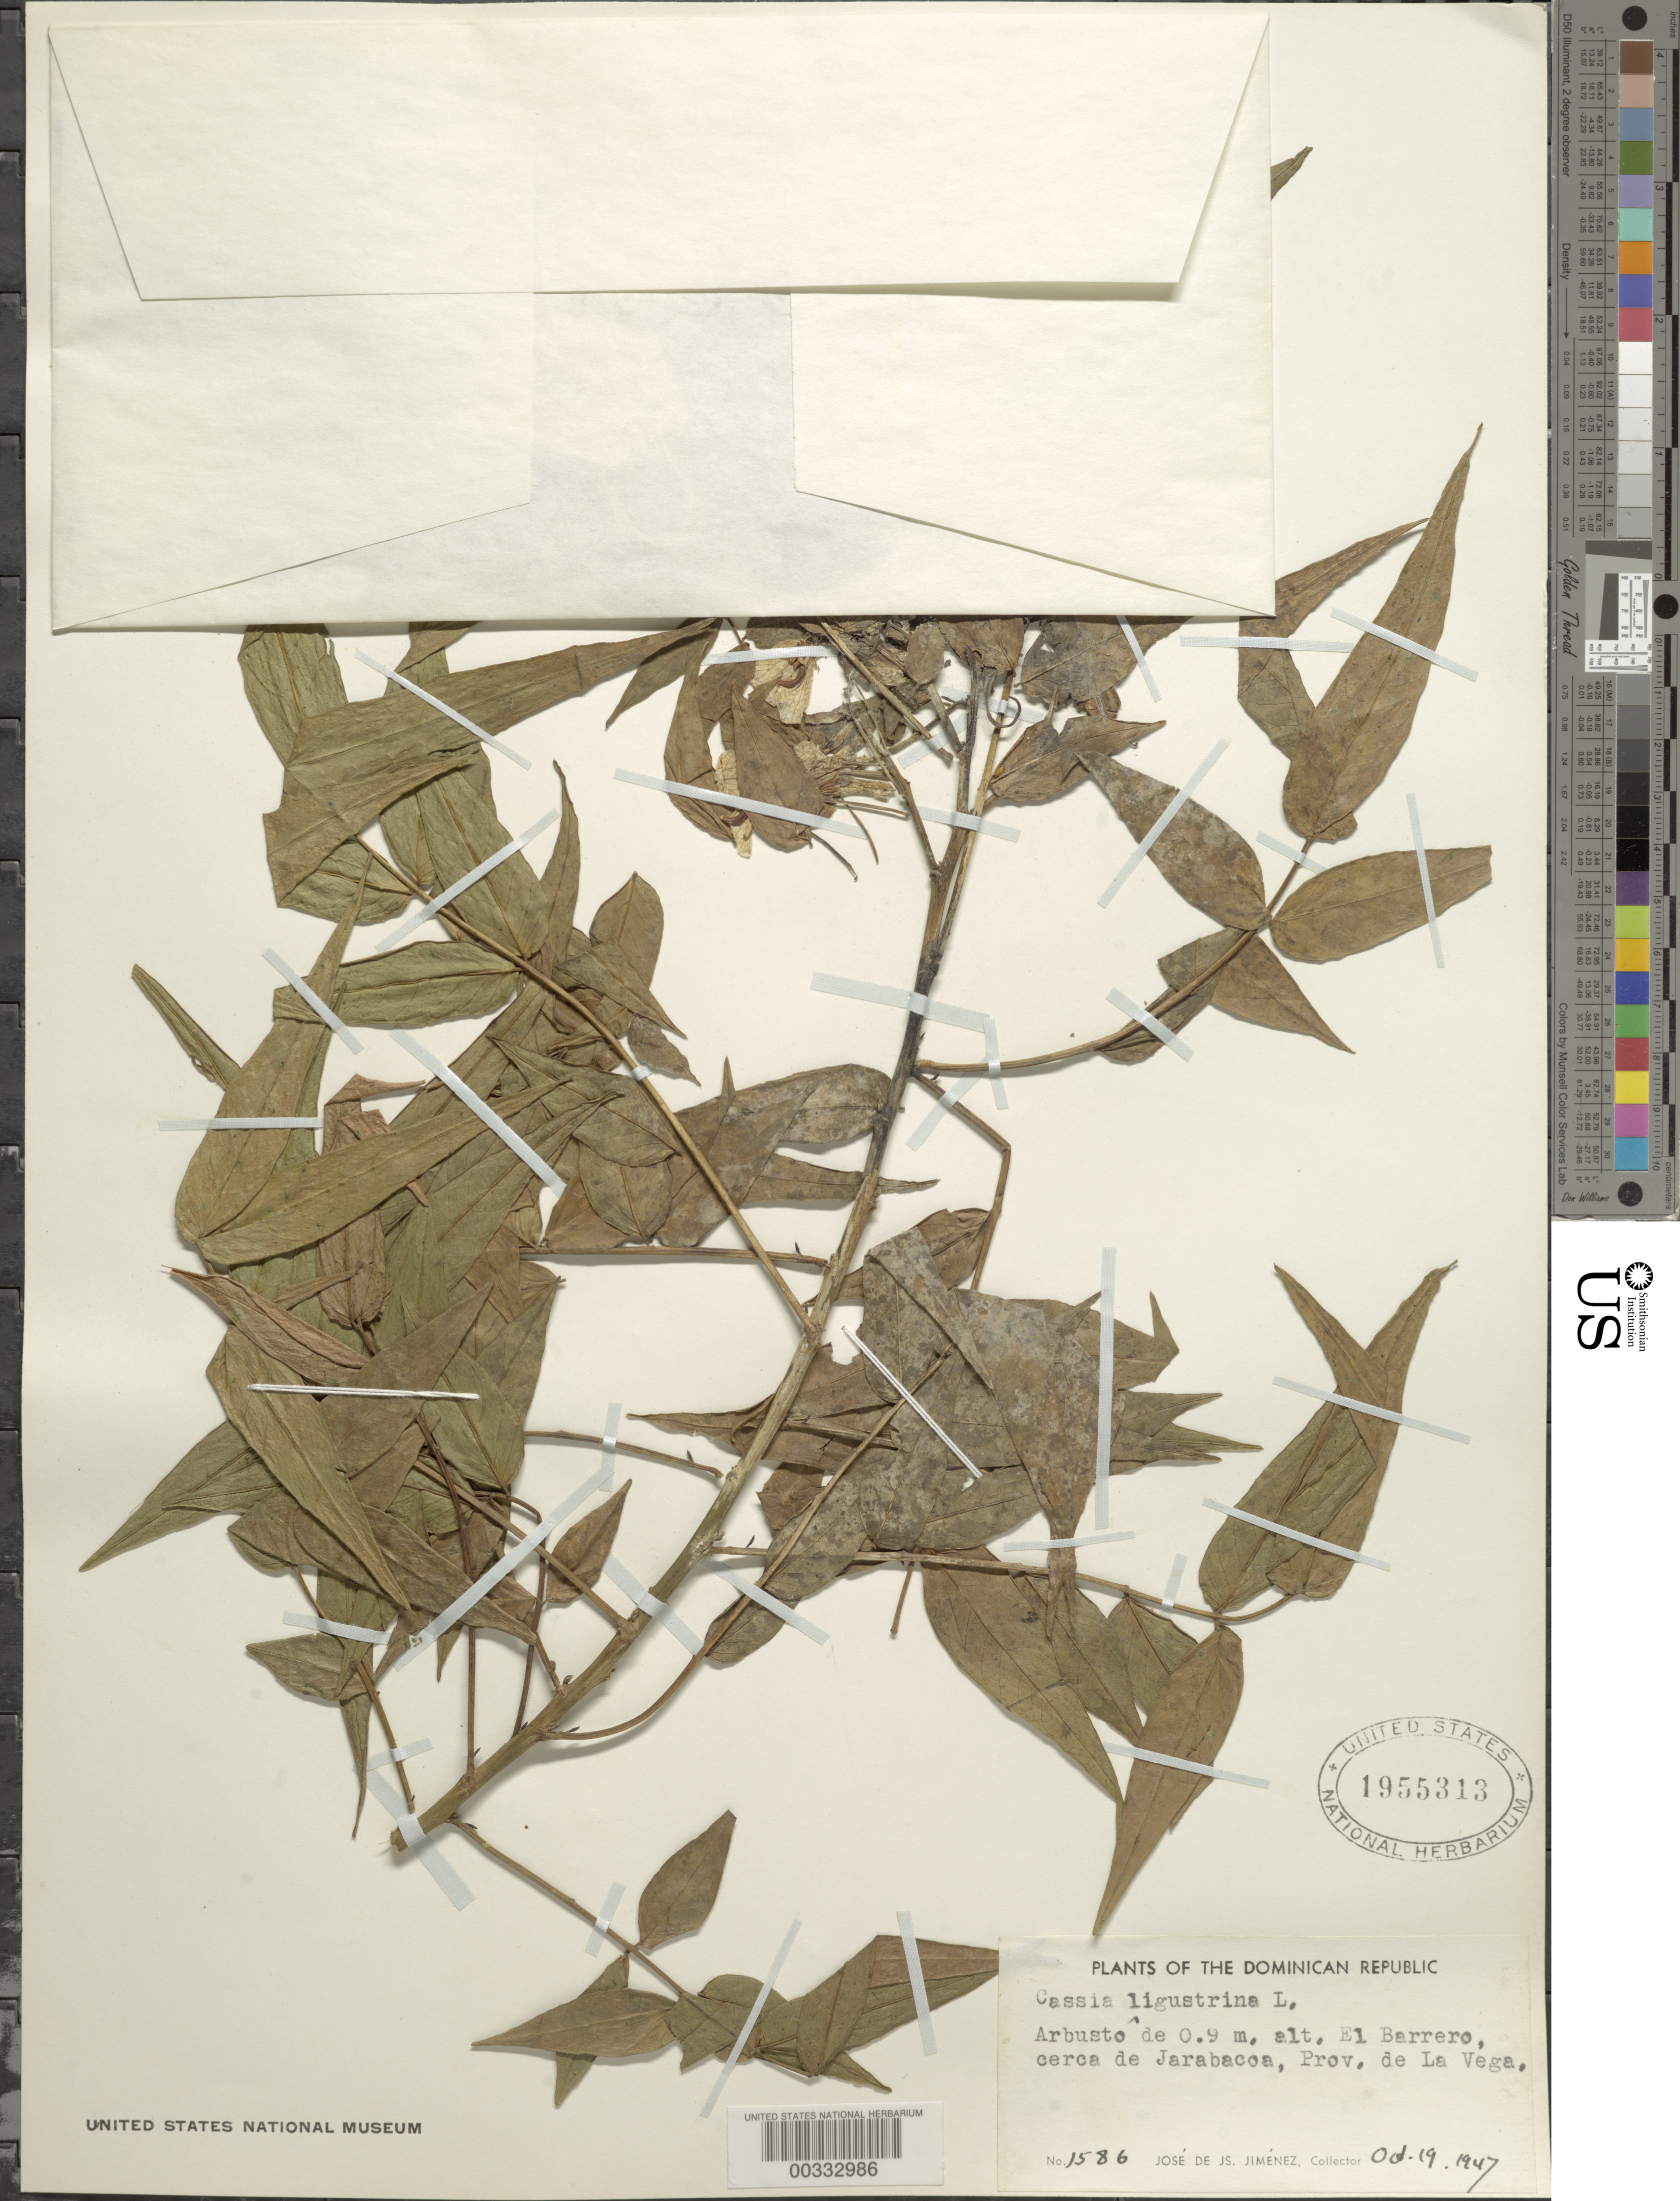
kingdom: Plantae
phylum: Tracheophyta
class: Magnoliopsida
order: Fabales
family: Fabaceae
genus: Senna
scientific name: Senna ligustrina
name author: (L.) H.S. Irwin & Barneby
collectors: J. J. Jiménez Almonte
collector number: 1586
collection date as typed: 19 Oct 1947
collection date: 1947-10-19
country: Dominican Republic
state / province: La Vega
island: Hispaniola Island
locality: El barrero around jarabacoa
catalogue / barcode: US 1955313